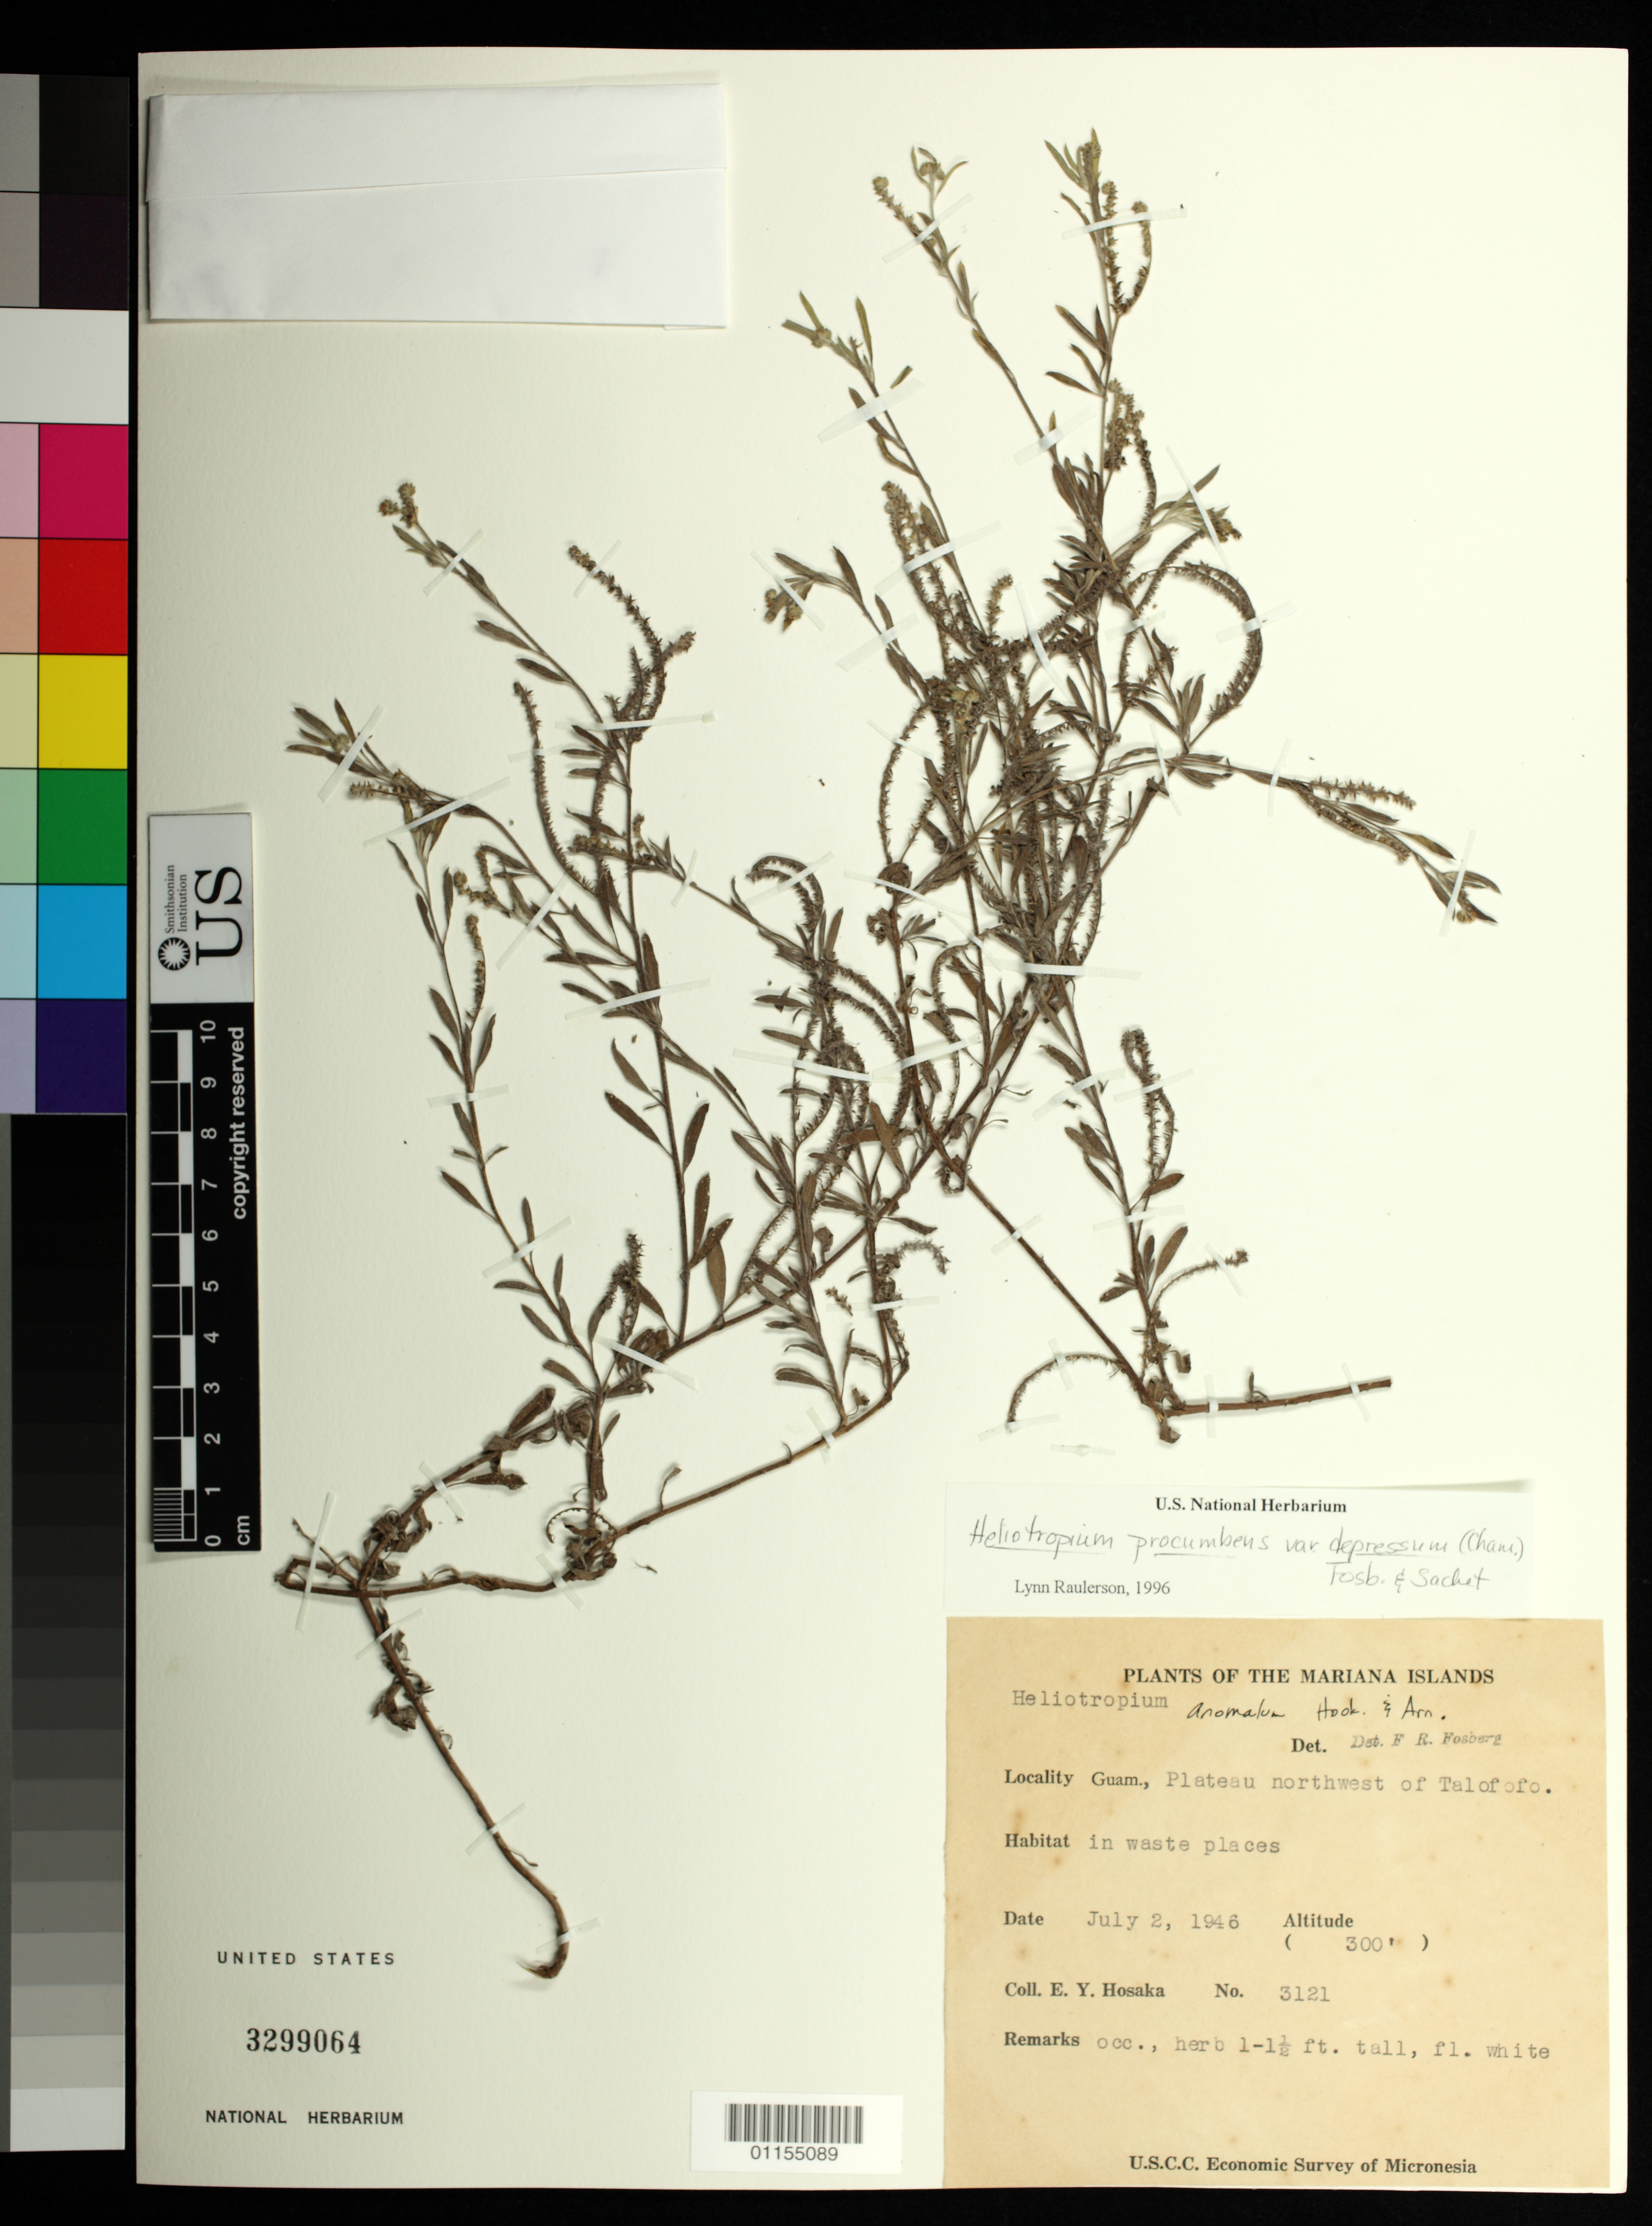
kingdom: Plantae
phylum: Tracheophyta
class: Magnoliopsida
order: Boraginales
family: Heliotropiaceae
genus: Heliotropium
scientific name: Heliotropium procumbens var. depressum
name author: (Cham.) Fosberg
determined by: Raulerson, L.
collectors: E. Y. Hosaka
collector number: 3121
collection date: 1946-07-02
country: Guam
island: Guam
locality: Plateau northwest of Talofofo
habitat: waste places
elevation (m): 91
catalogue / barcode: US 3299064